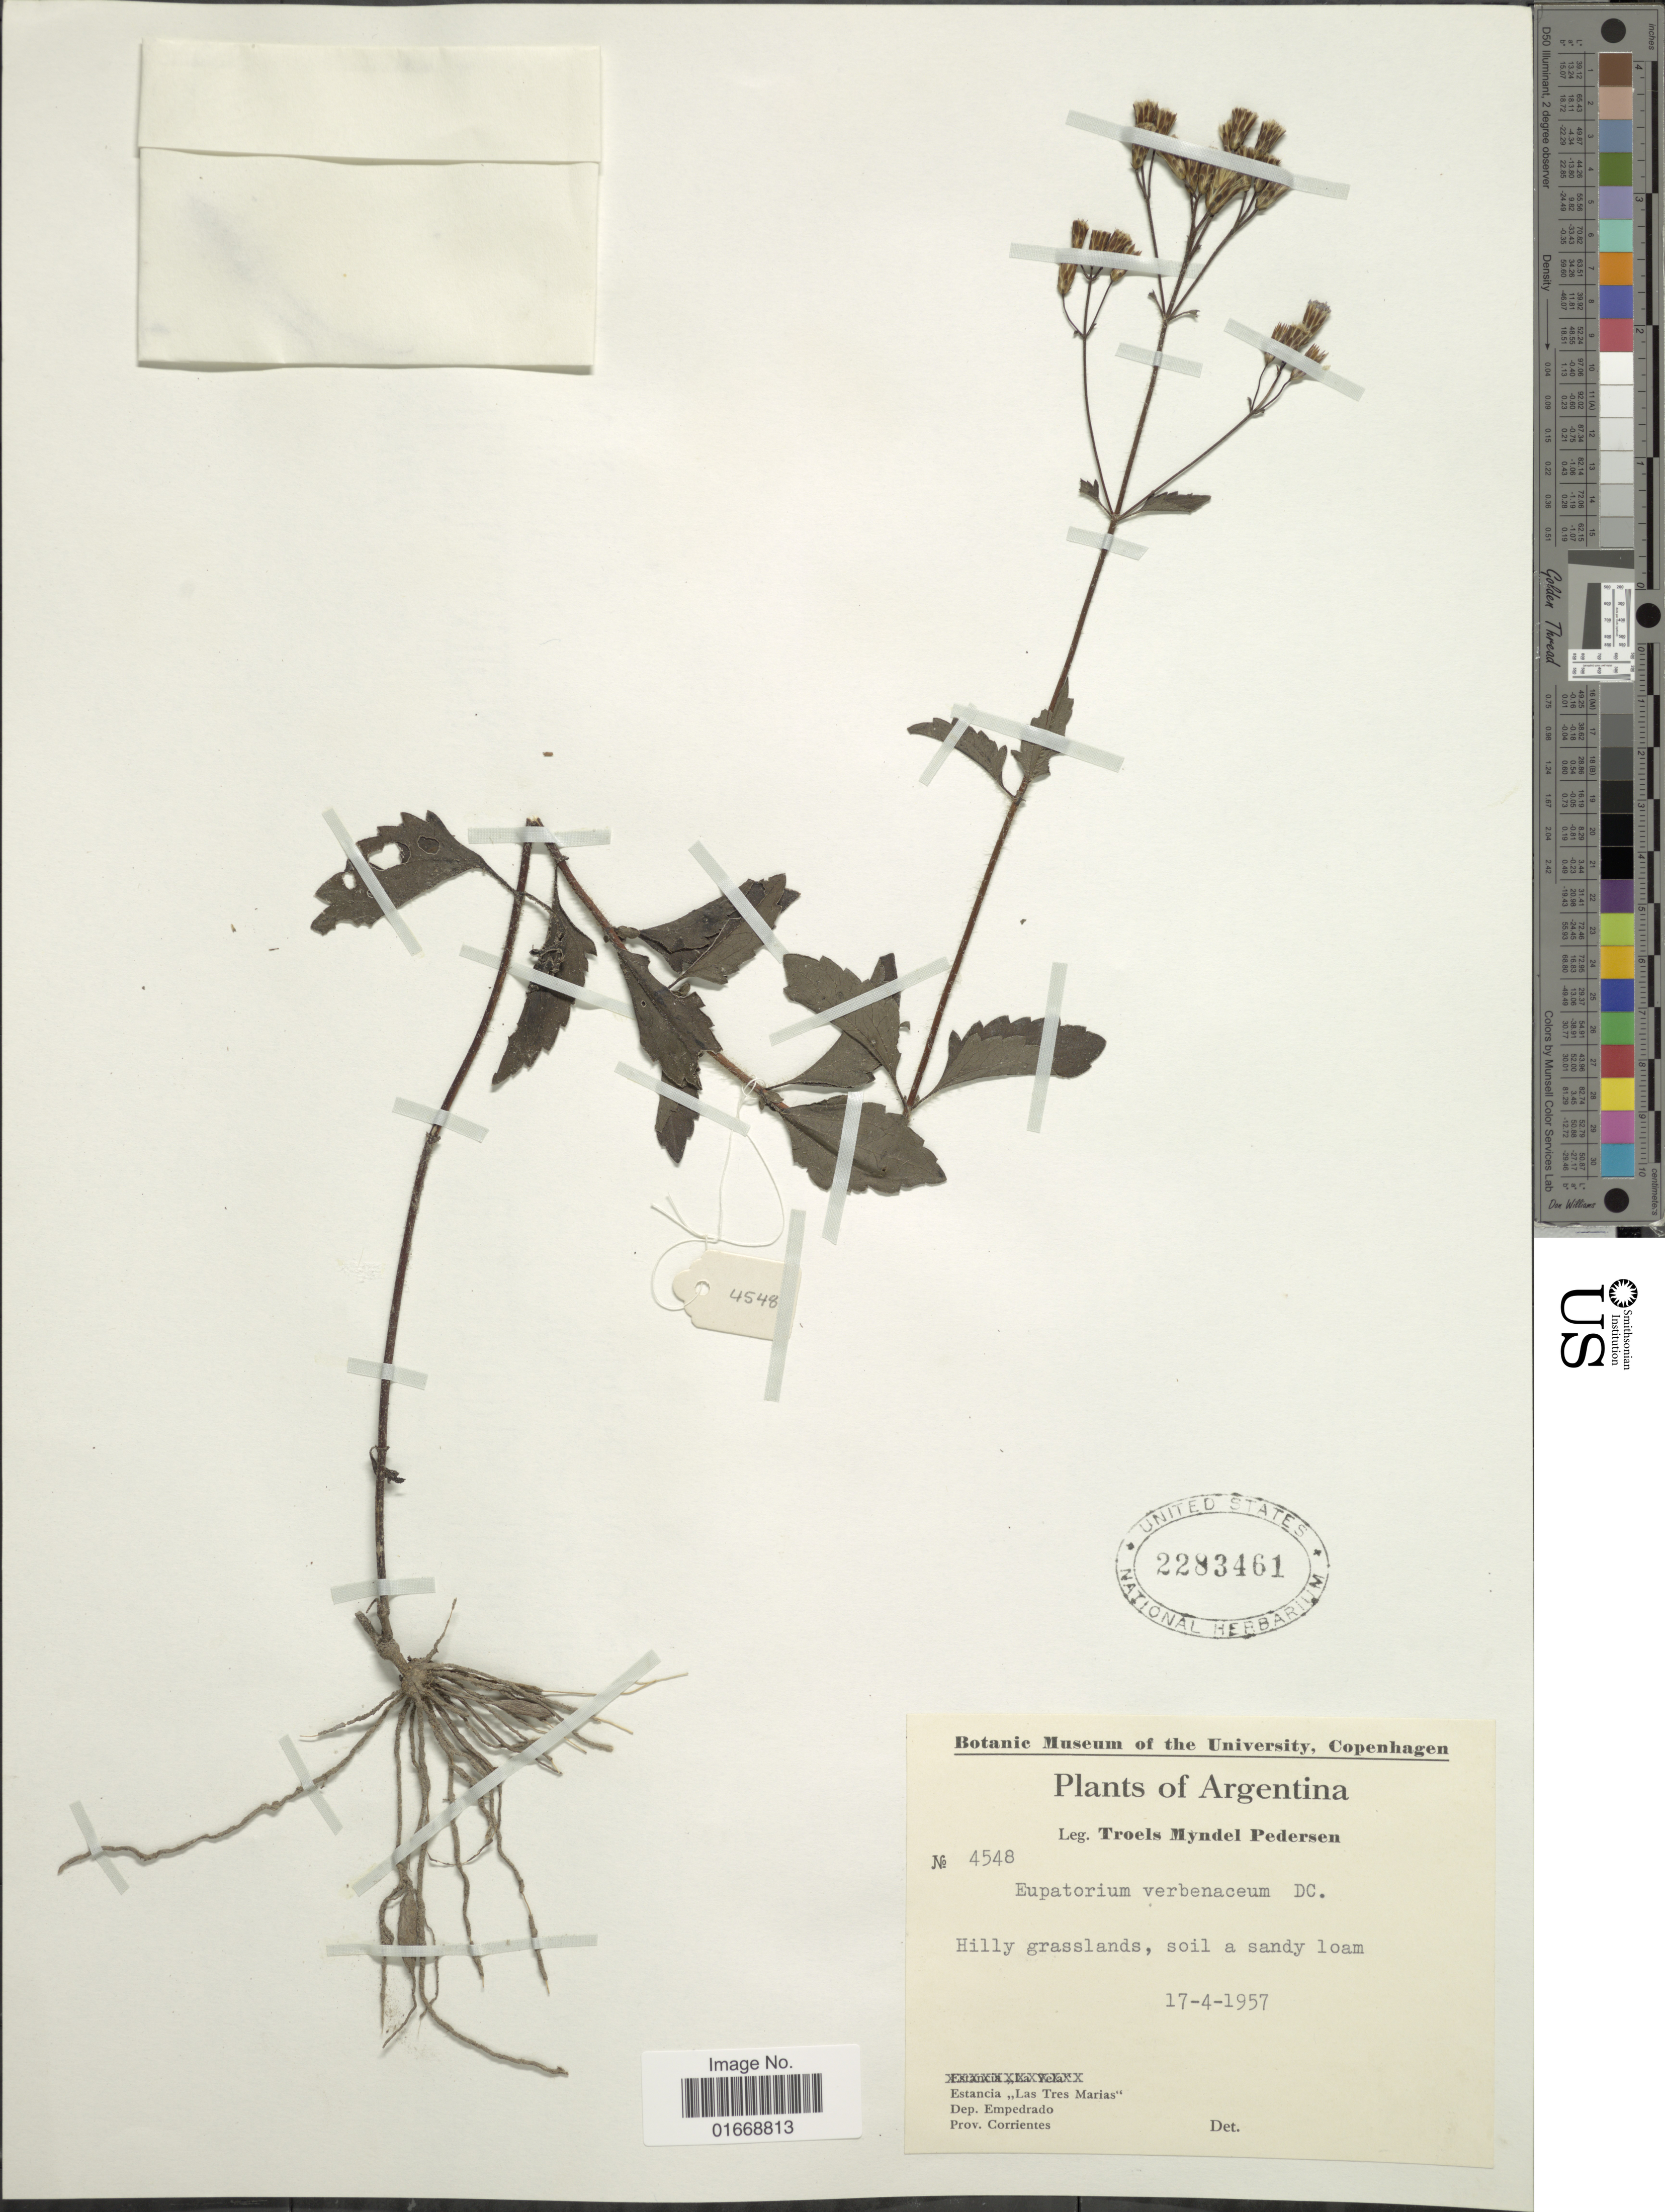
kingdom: Plantae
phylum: Tracheophyta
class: Magnoliopsida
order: Asterales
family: Asteraceae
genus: Chromolaena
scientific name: Chromolaena verbenacea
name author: (DC.) R.M. King & H. Rob.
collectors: T. Pederson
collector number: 4548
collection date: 1957-04-17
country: Argentina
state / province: Corrientes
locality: Esancia Las Tres Marias, Dep. Empedrado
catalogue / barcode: US 2283461